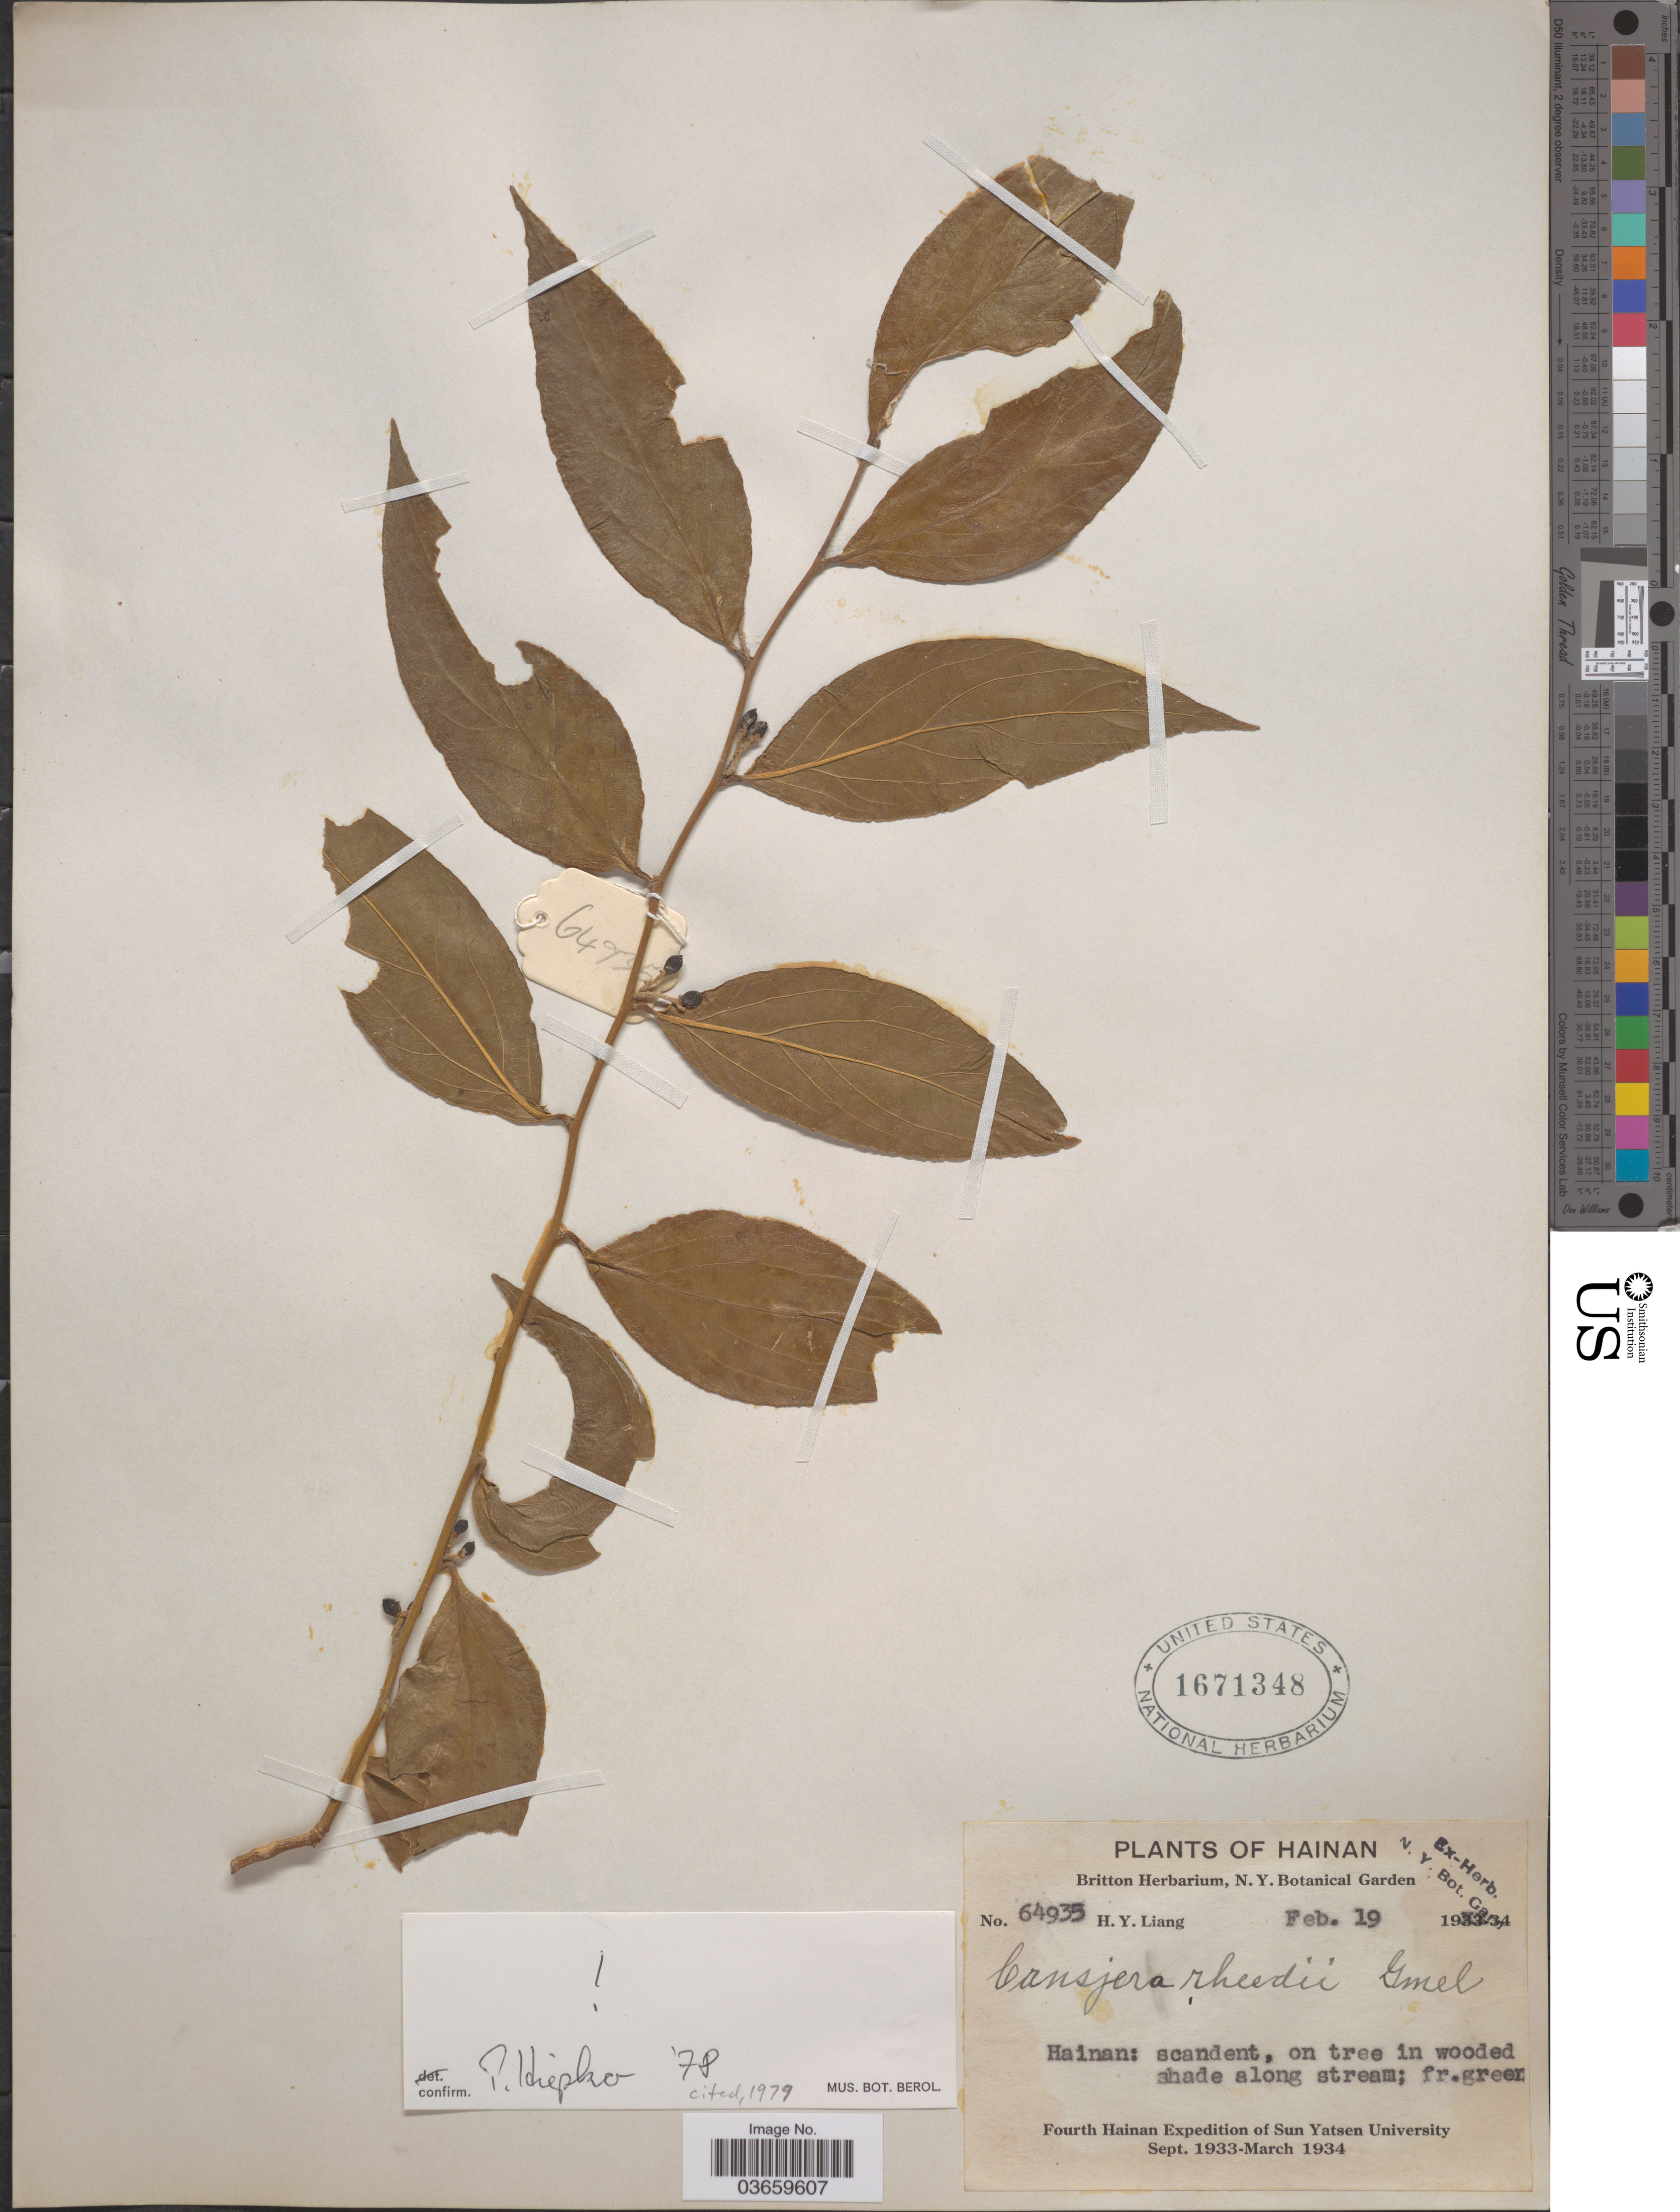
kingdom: Plantae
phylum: Tracheophyta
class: Magnoliopsida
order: Santalales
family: Opiliaceae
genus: Cansjera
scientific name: Cansjera rheedii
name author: J.F. Gmel.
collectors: H. Y. Liang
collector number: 64935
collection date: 1934-02-19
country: China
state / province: Hainan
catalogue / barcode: US 1671348